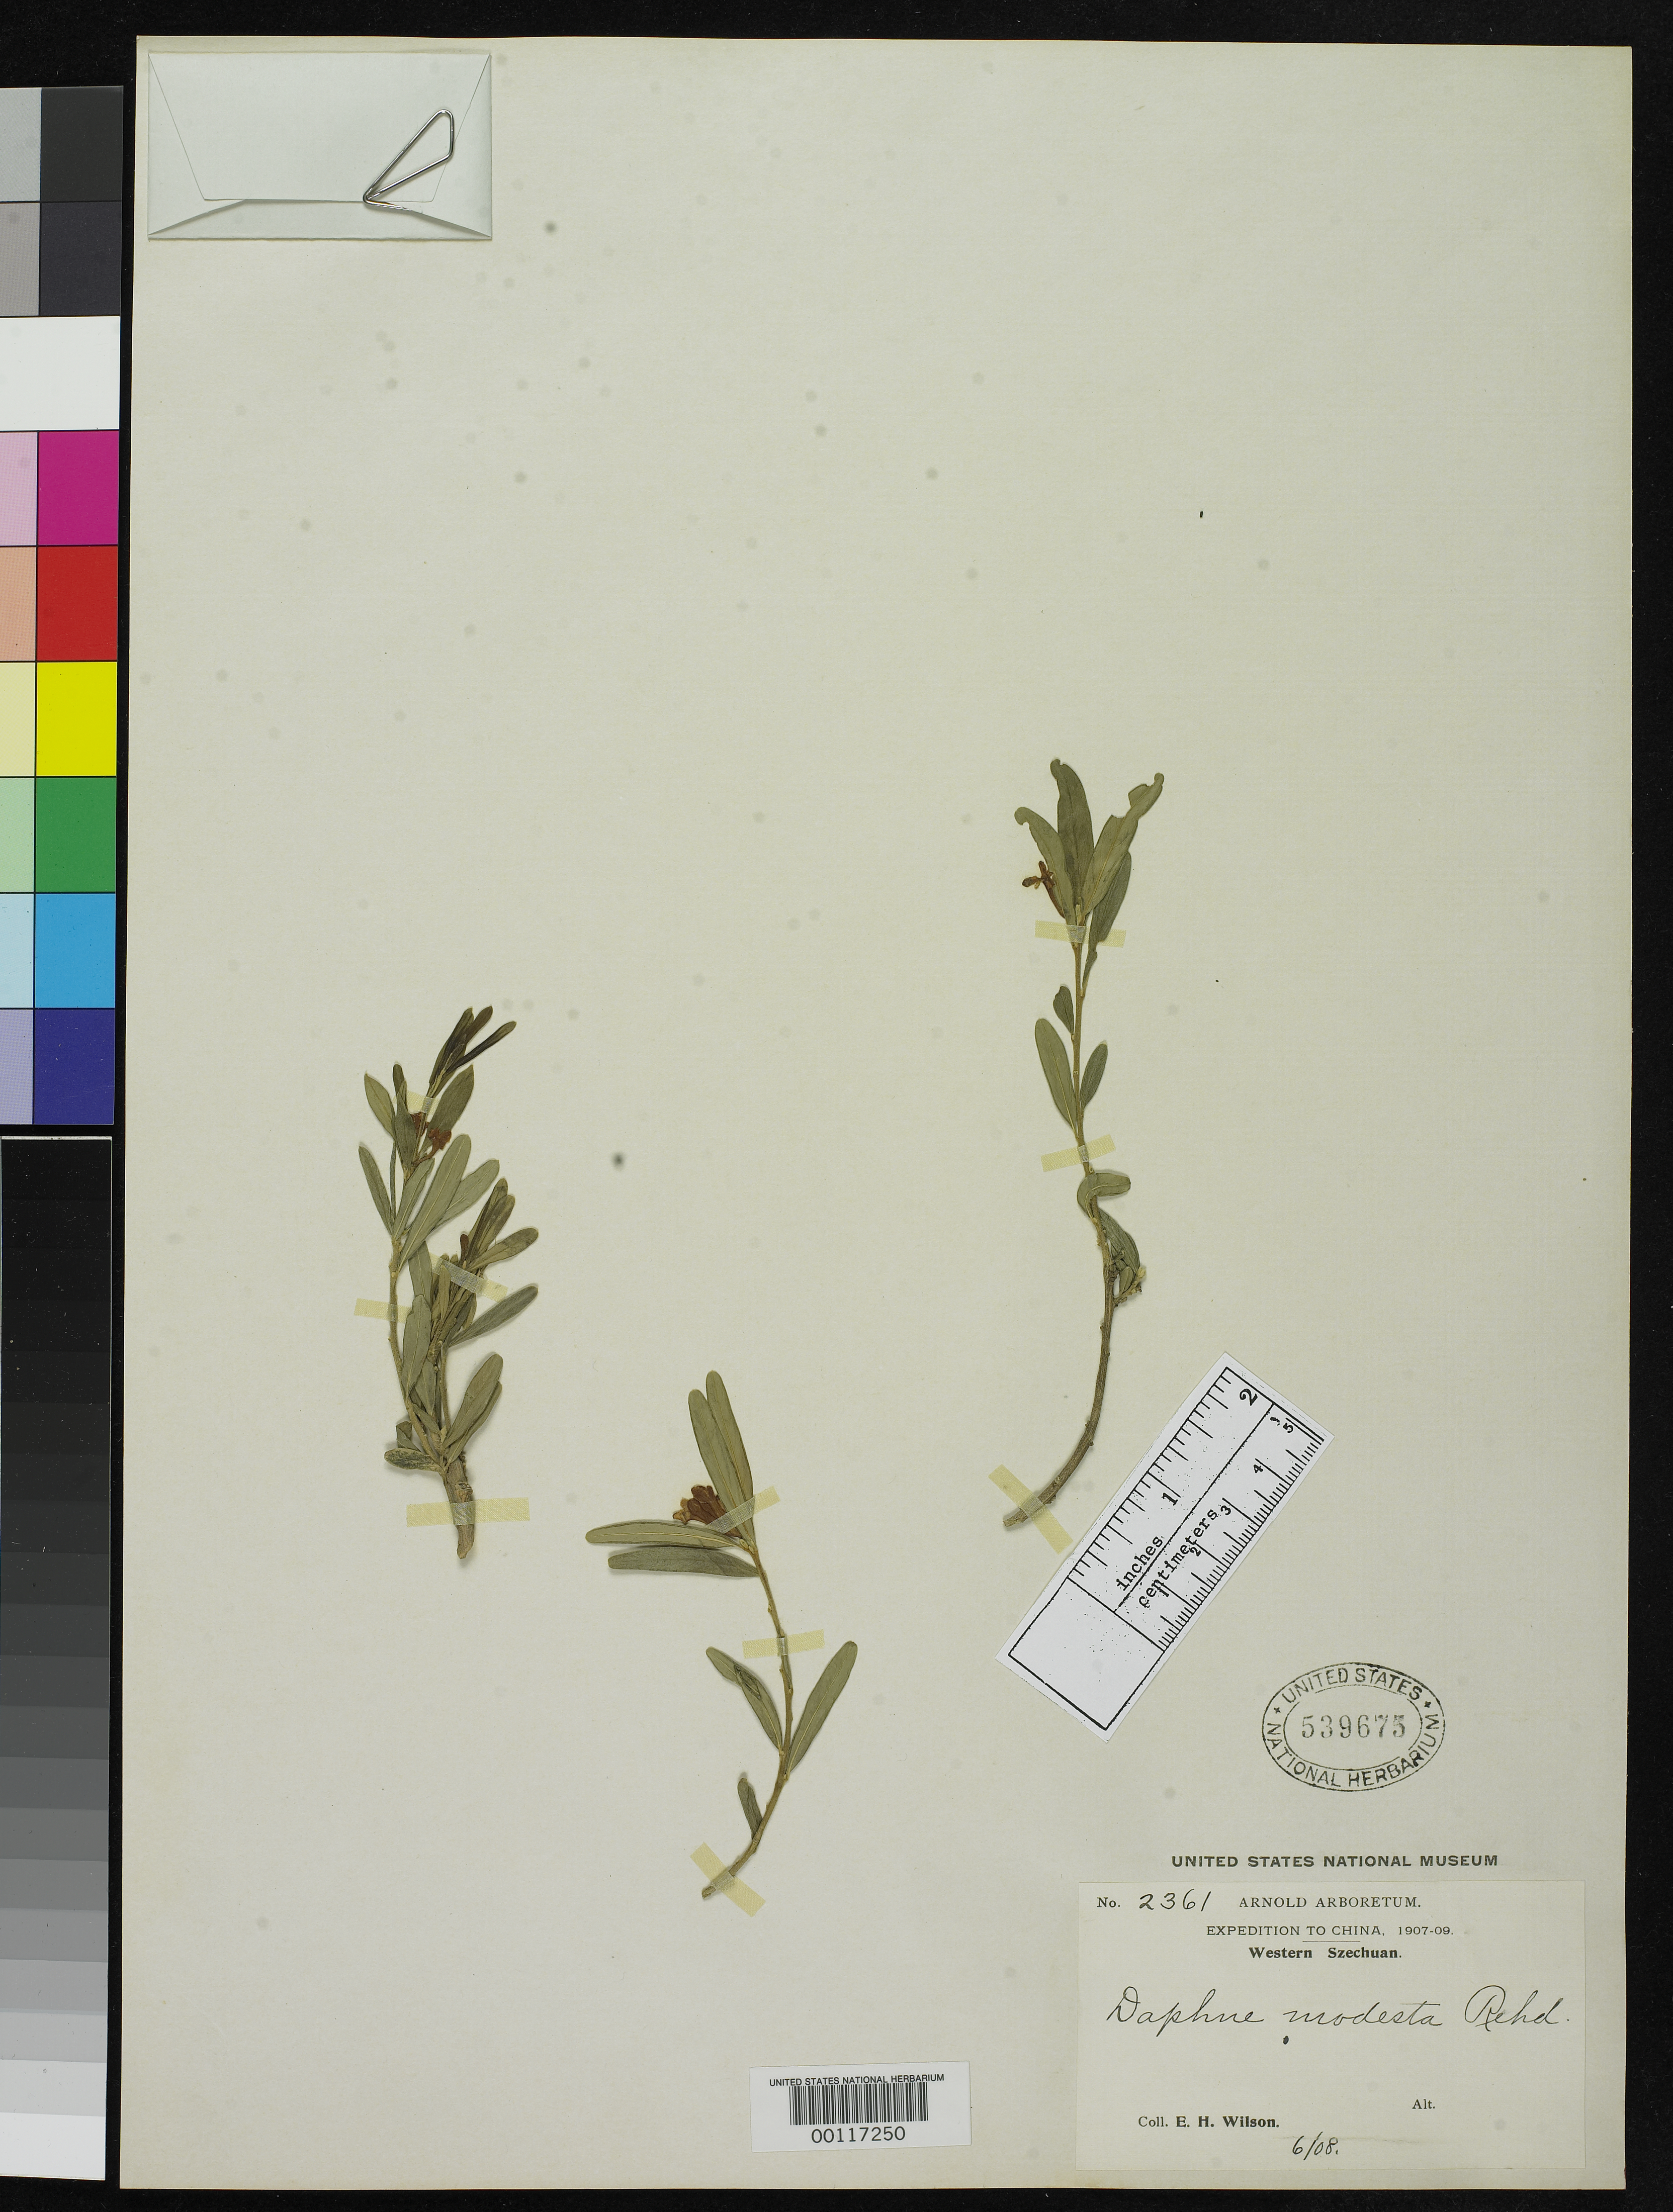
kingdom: Plantae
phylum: Tracheophyta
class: Magnoliopsida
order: Malvales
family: Thymelaeaceae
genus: Daphne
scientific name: Daphne modesta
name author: Rehder in Sarg.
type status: Isotype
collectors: E. H. Wilson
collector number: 2361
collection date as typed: Jun 1908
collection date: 1908-06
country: China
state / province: Sichuan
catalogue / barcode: US 539675